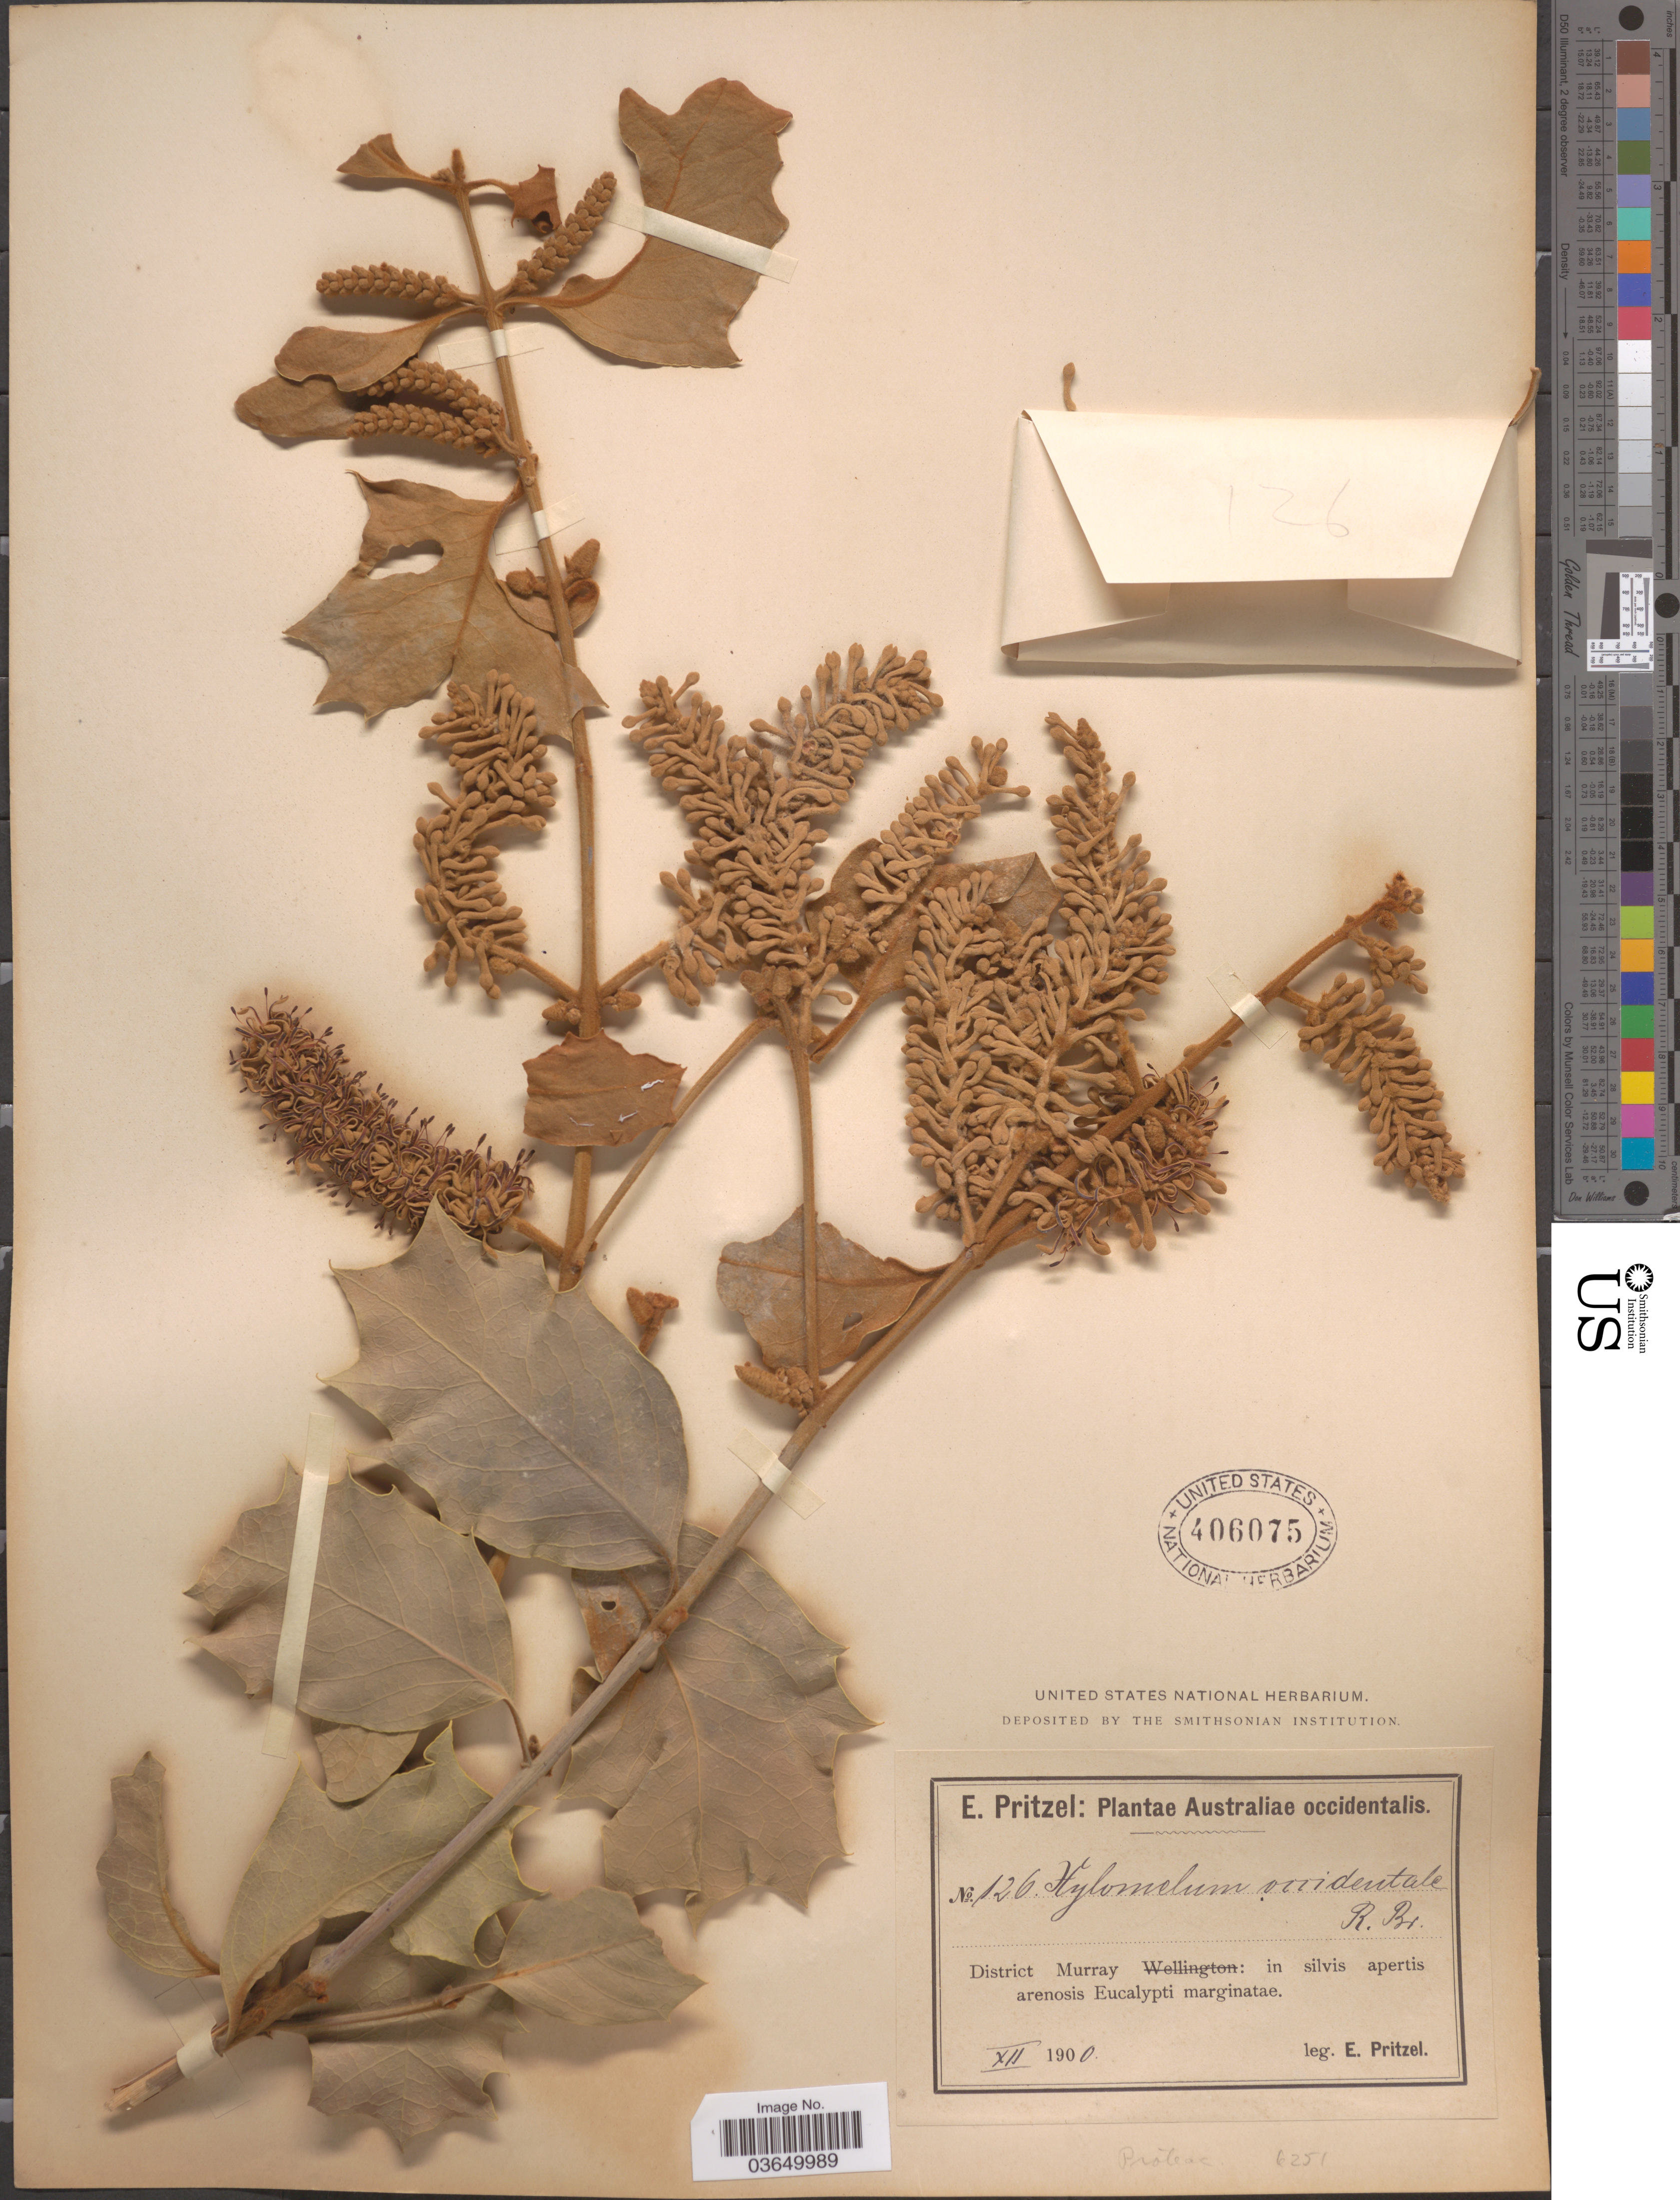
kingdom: Plantae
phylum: Tracheophyta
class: Magnoliopsida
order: Proteales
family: Proteaceae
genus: Xylomelum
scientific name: Xylomelum occidentale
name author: R. Br.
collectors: E. G. Pritzel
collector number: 126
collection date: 1900-12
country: Australia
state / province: South Australia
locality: District Murray.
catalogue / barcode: US 406075